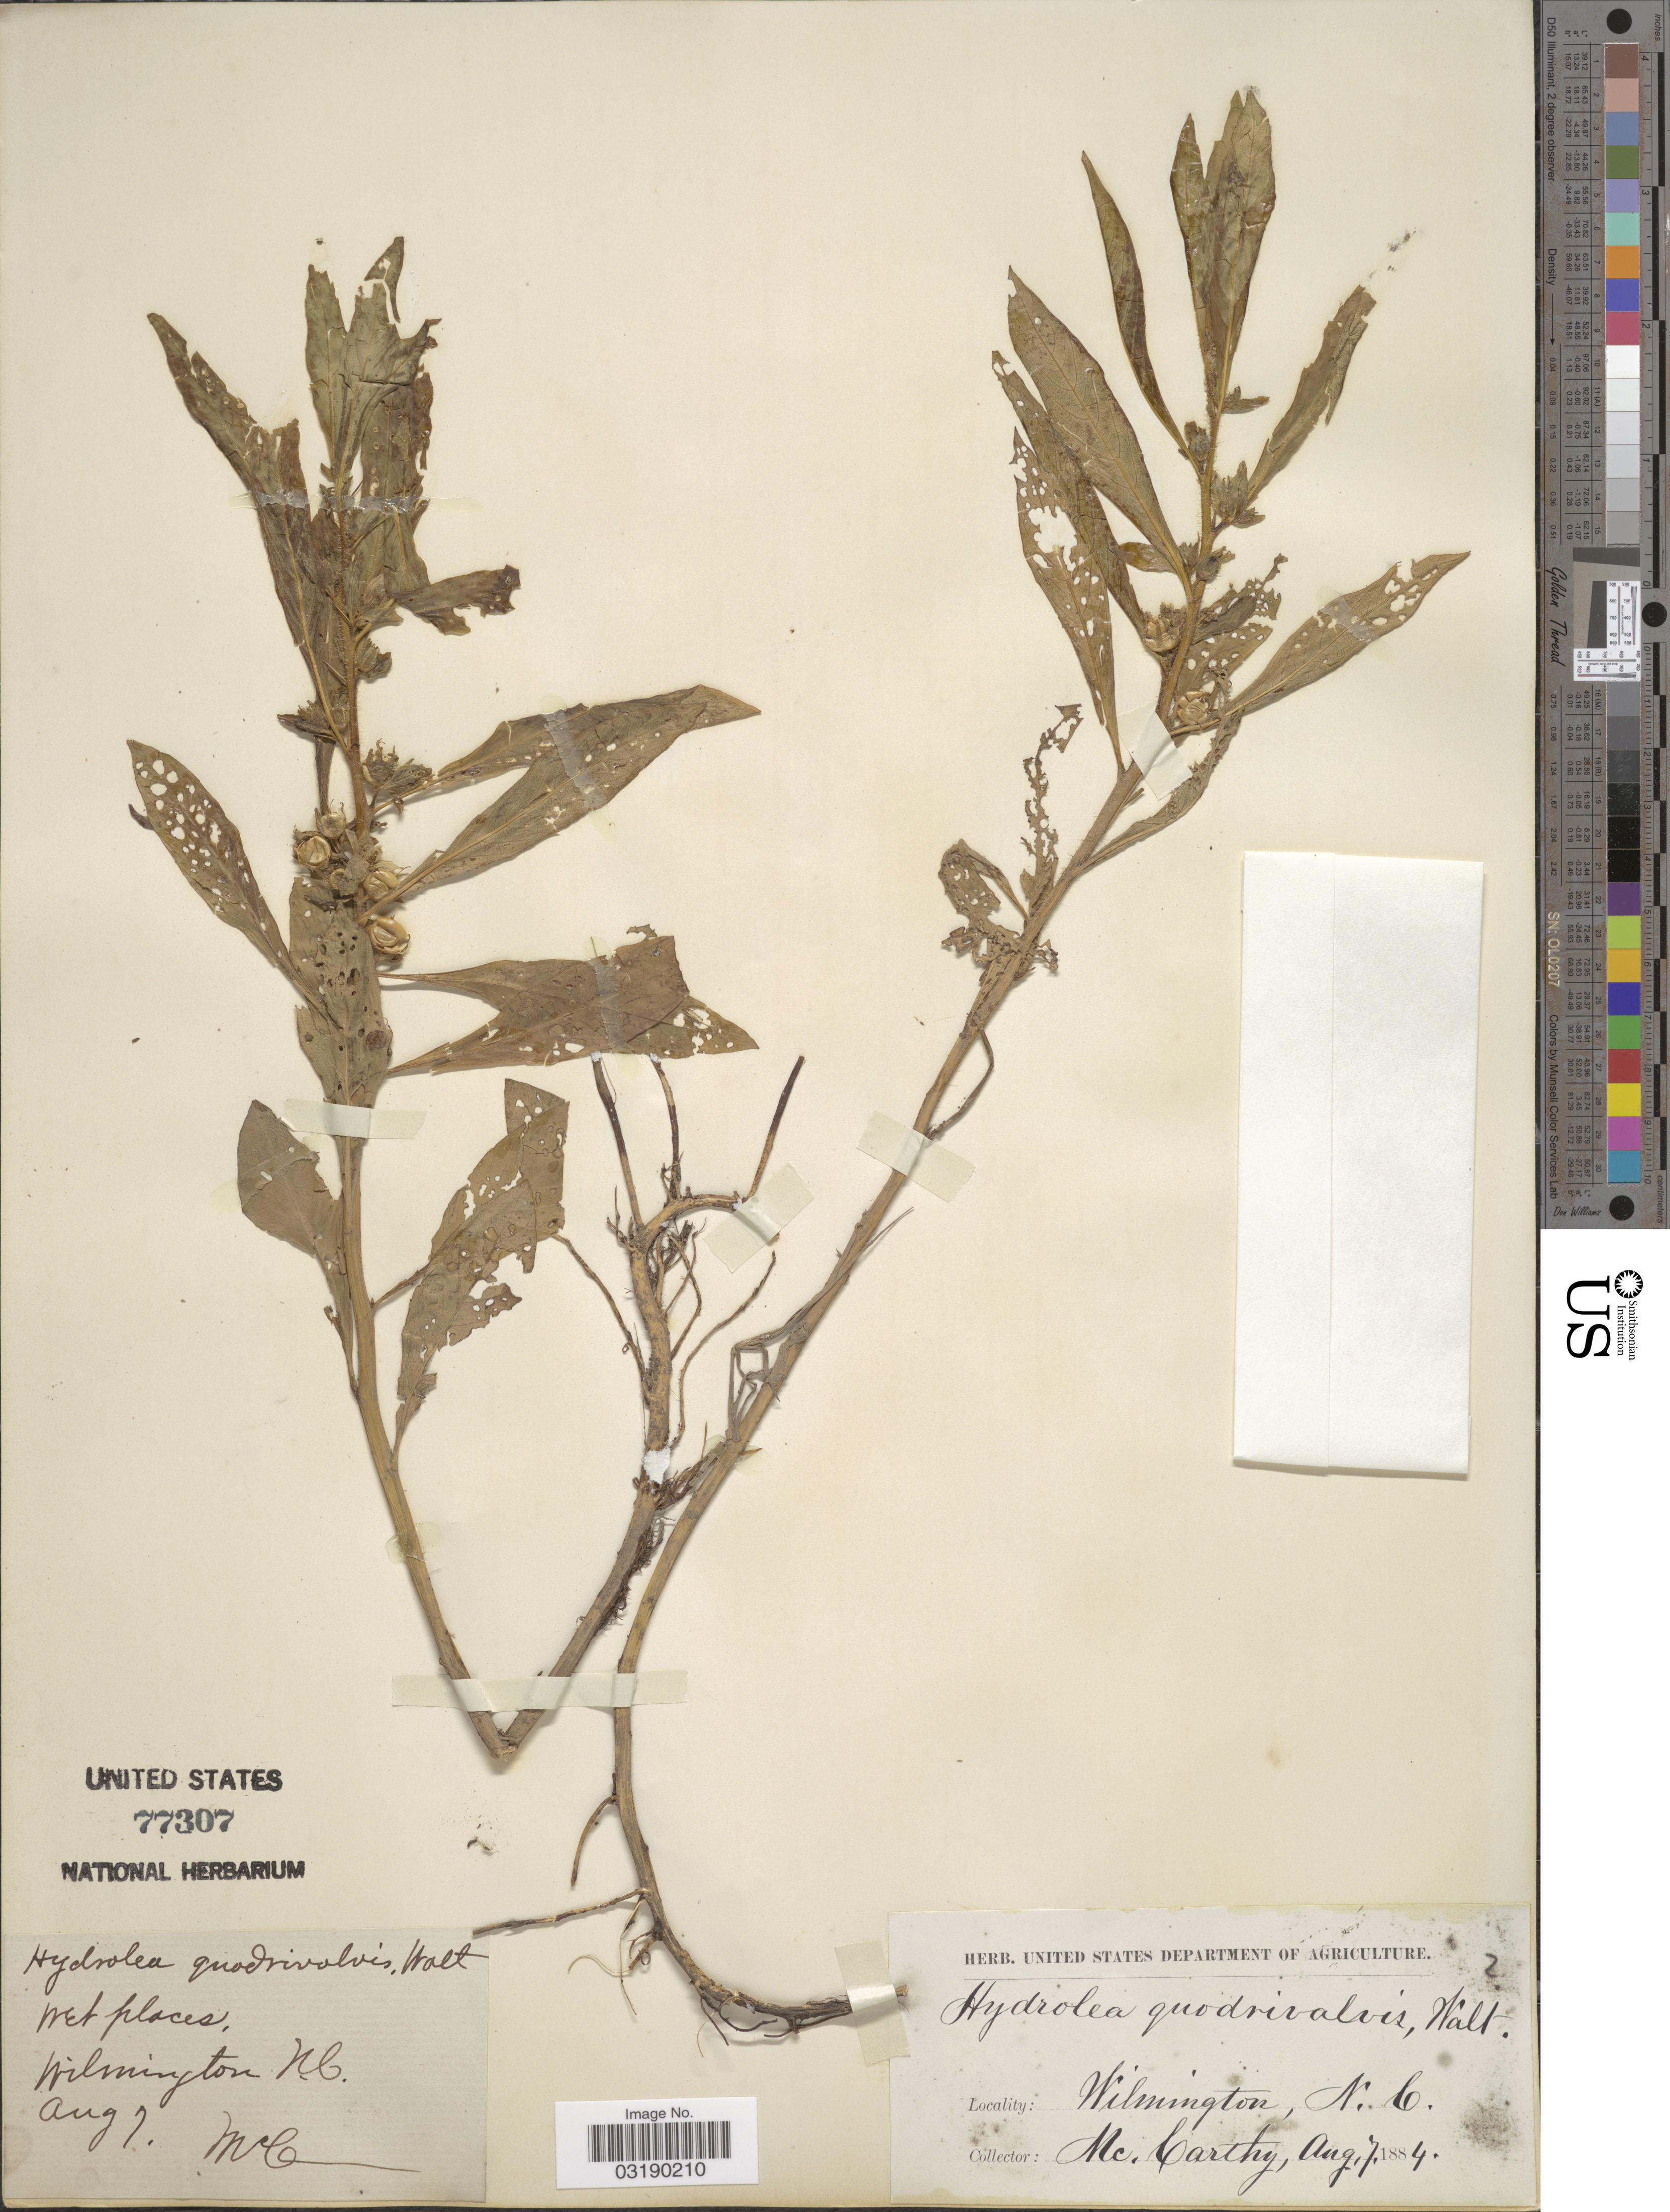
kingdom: Plantae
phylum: Tracheophyta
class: Magnoliopsida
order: Solanales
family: Hydroleaceae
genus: Hydrolea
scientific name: Hydrolea quadrivalvis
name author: Walter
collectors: -- McCarthy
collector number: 2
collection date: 1884-08-07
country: United States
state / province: North Carolina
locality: Wet places. Wilmington.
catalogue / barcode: US 77307